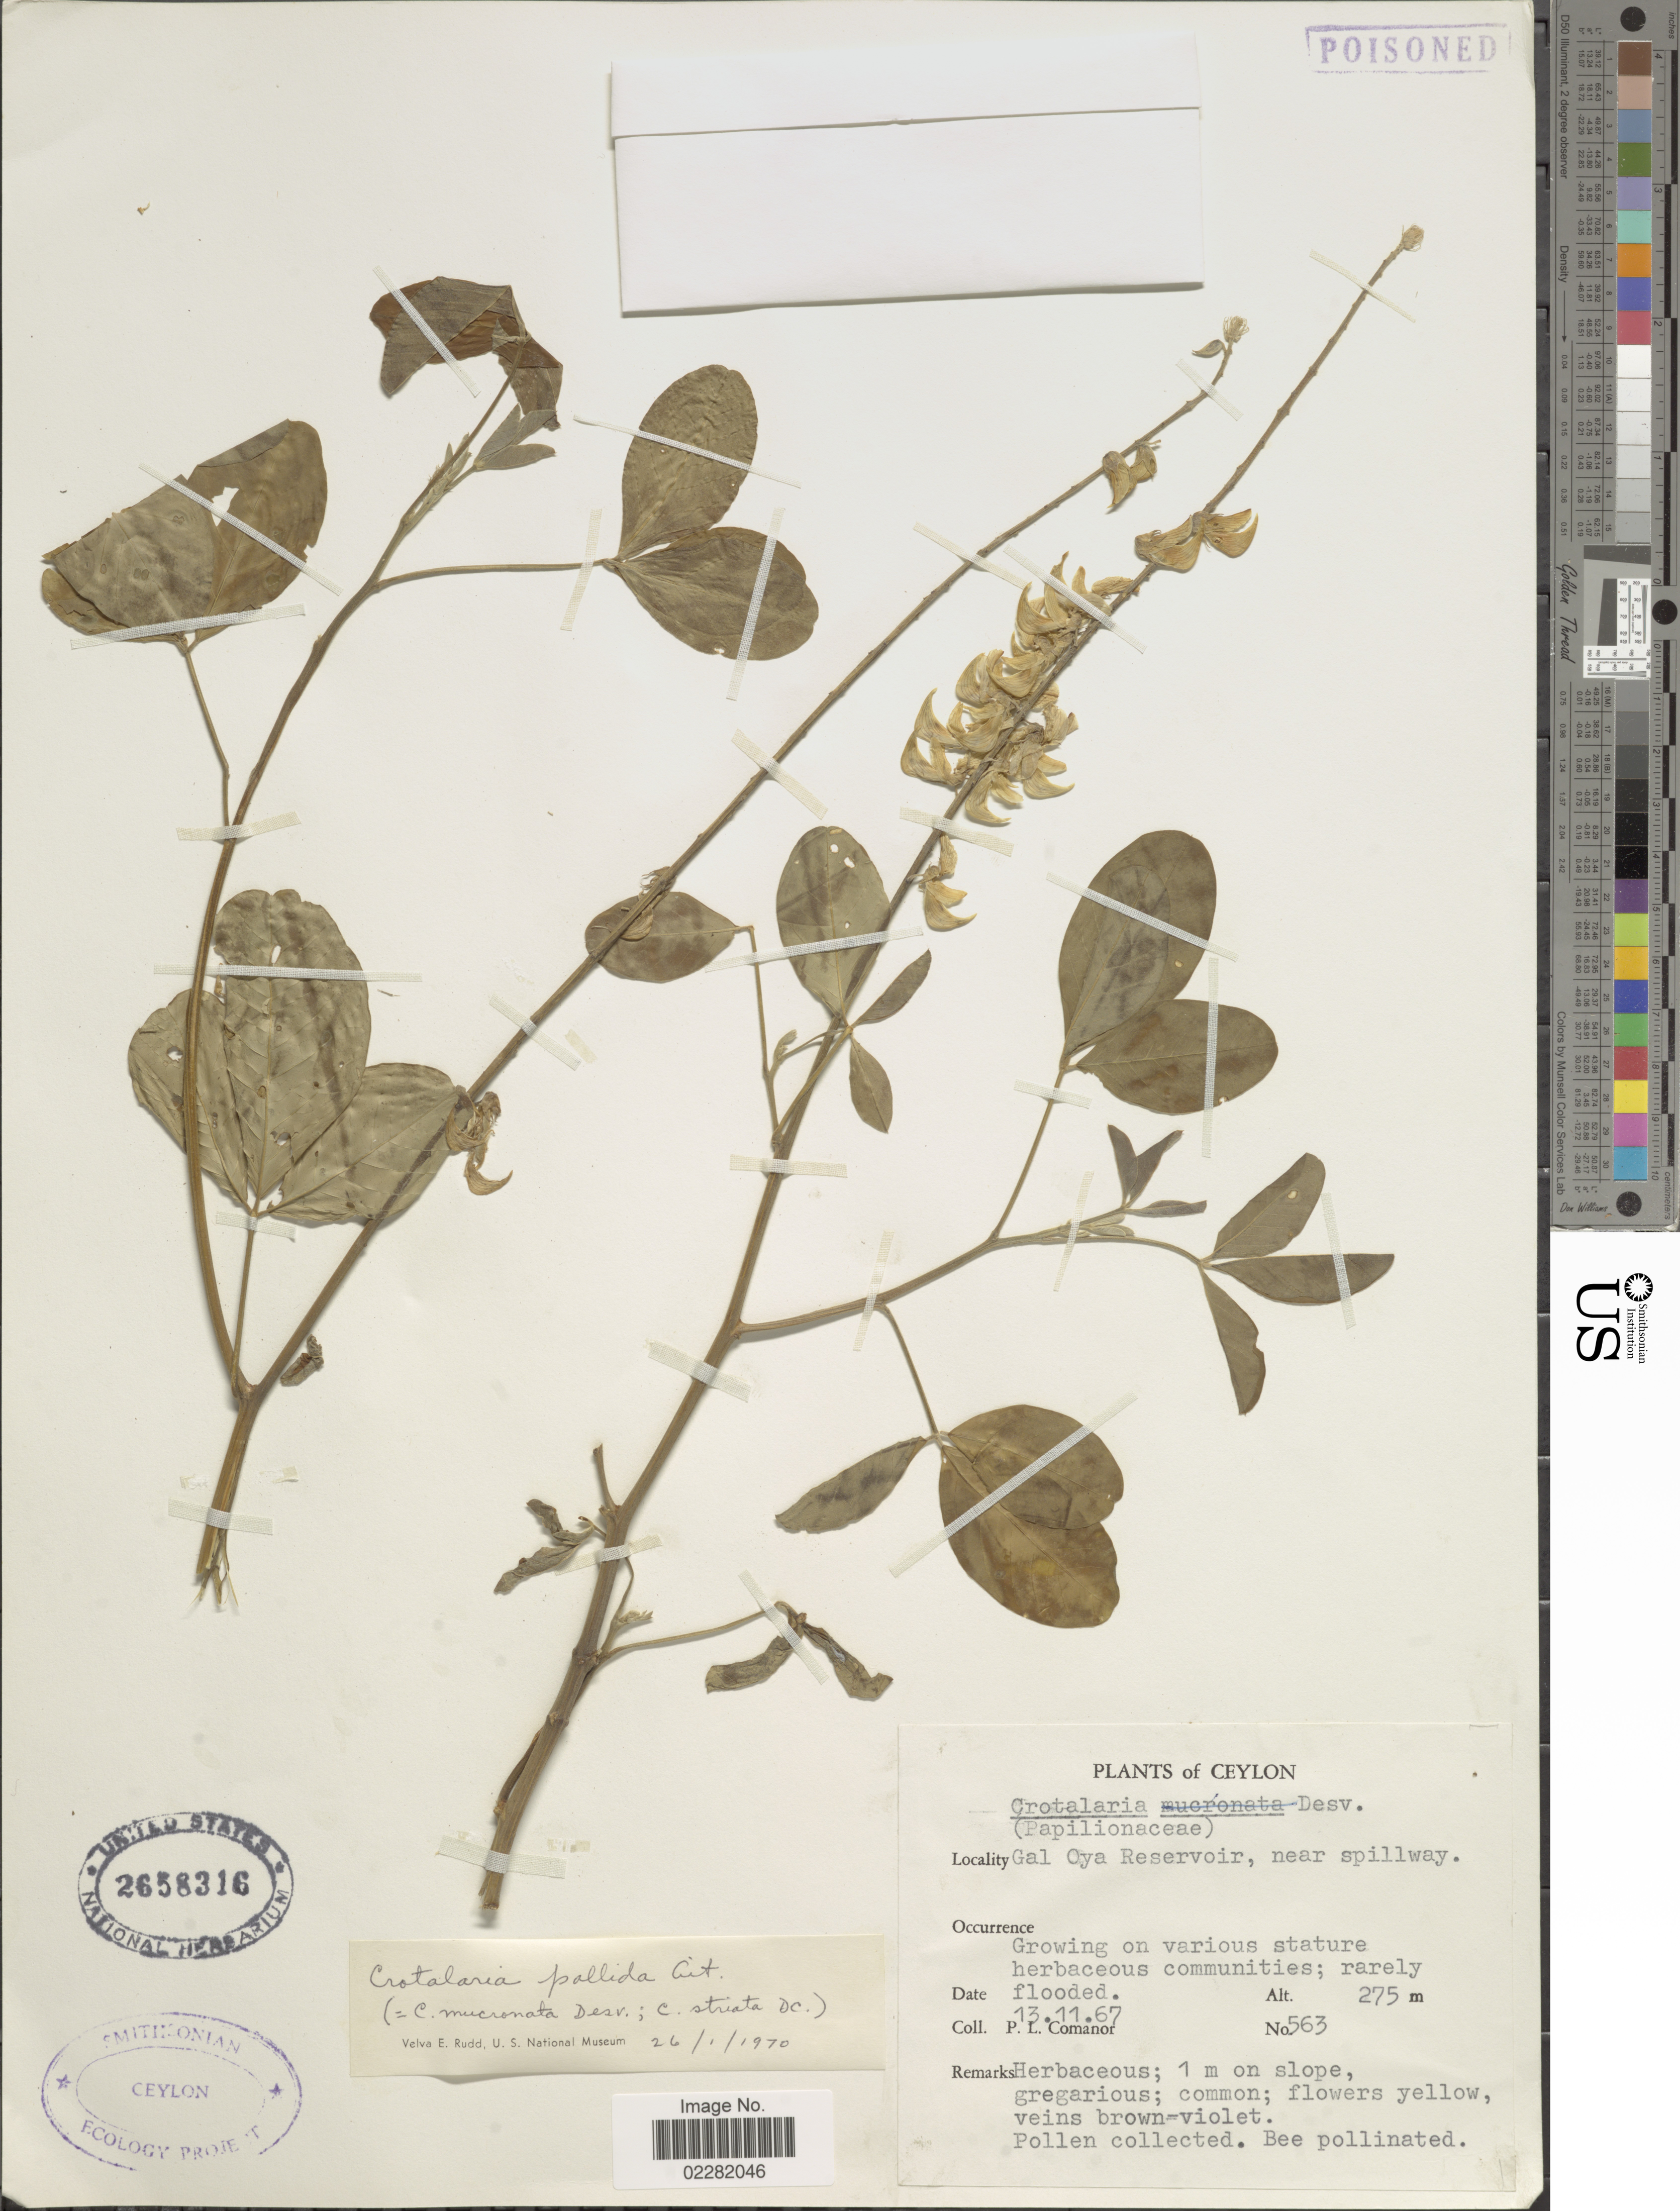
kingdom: Plantae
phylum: Tracheophyta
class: Magnoliopsida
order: Fabales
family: Fabaceae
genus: Crotalaria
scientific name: Crotalaria pallida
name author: Aiton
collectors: P. Comanor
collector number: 563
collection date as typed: Transcribed d/m/y: 13/11/67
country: Sri Lanka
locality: Ceylon, Gal Oya Reservoir, near spillway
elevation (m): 275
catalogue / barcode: US 2658316